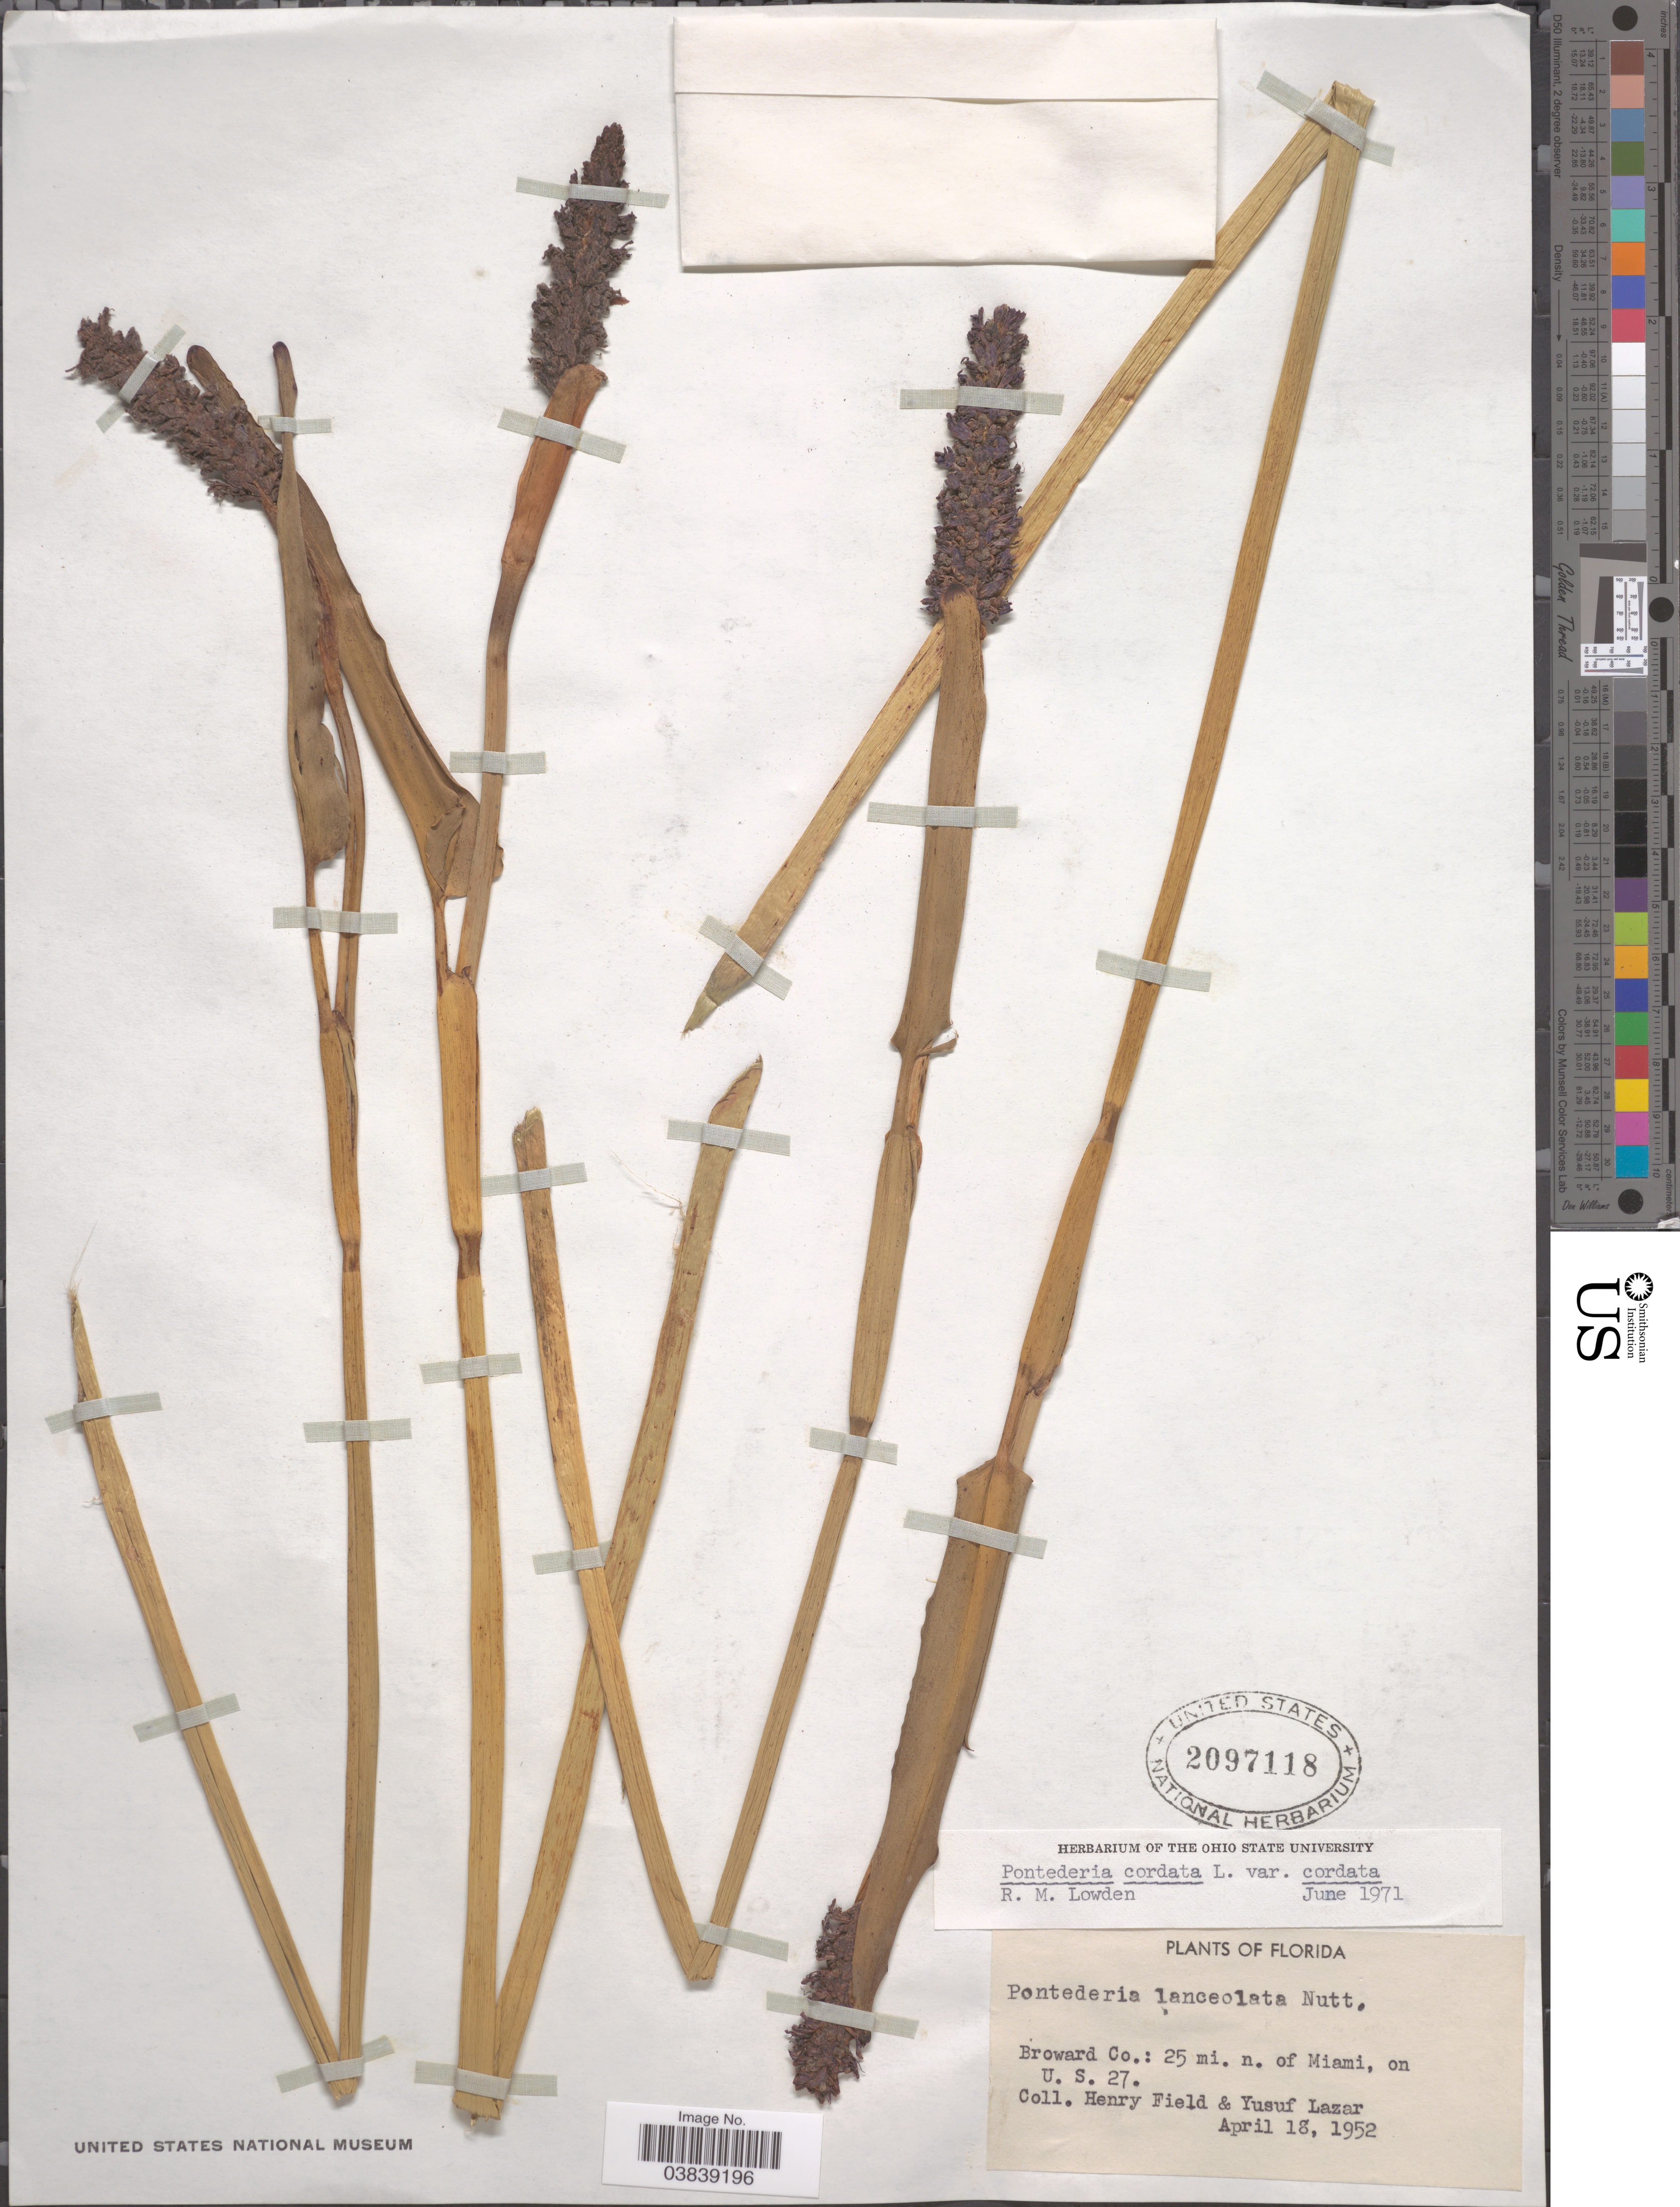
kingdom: Plantae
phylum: Tracheophyta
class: Liliopsida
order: Commelinales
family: Pontederiaceae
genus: Pontederia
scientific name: Pontederia cordata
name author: L.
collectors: H. Field & Y. Lazar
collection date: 1952-04-18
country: United States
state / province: Florida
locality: Broward Co.: 25 mi. n. of Miami, on U.S. 27.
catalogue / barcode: US 2097118